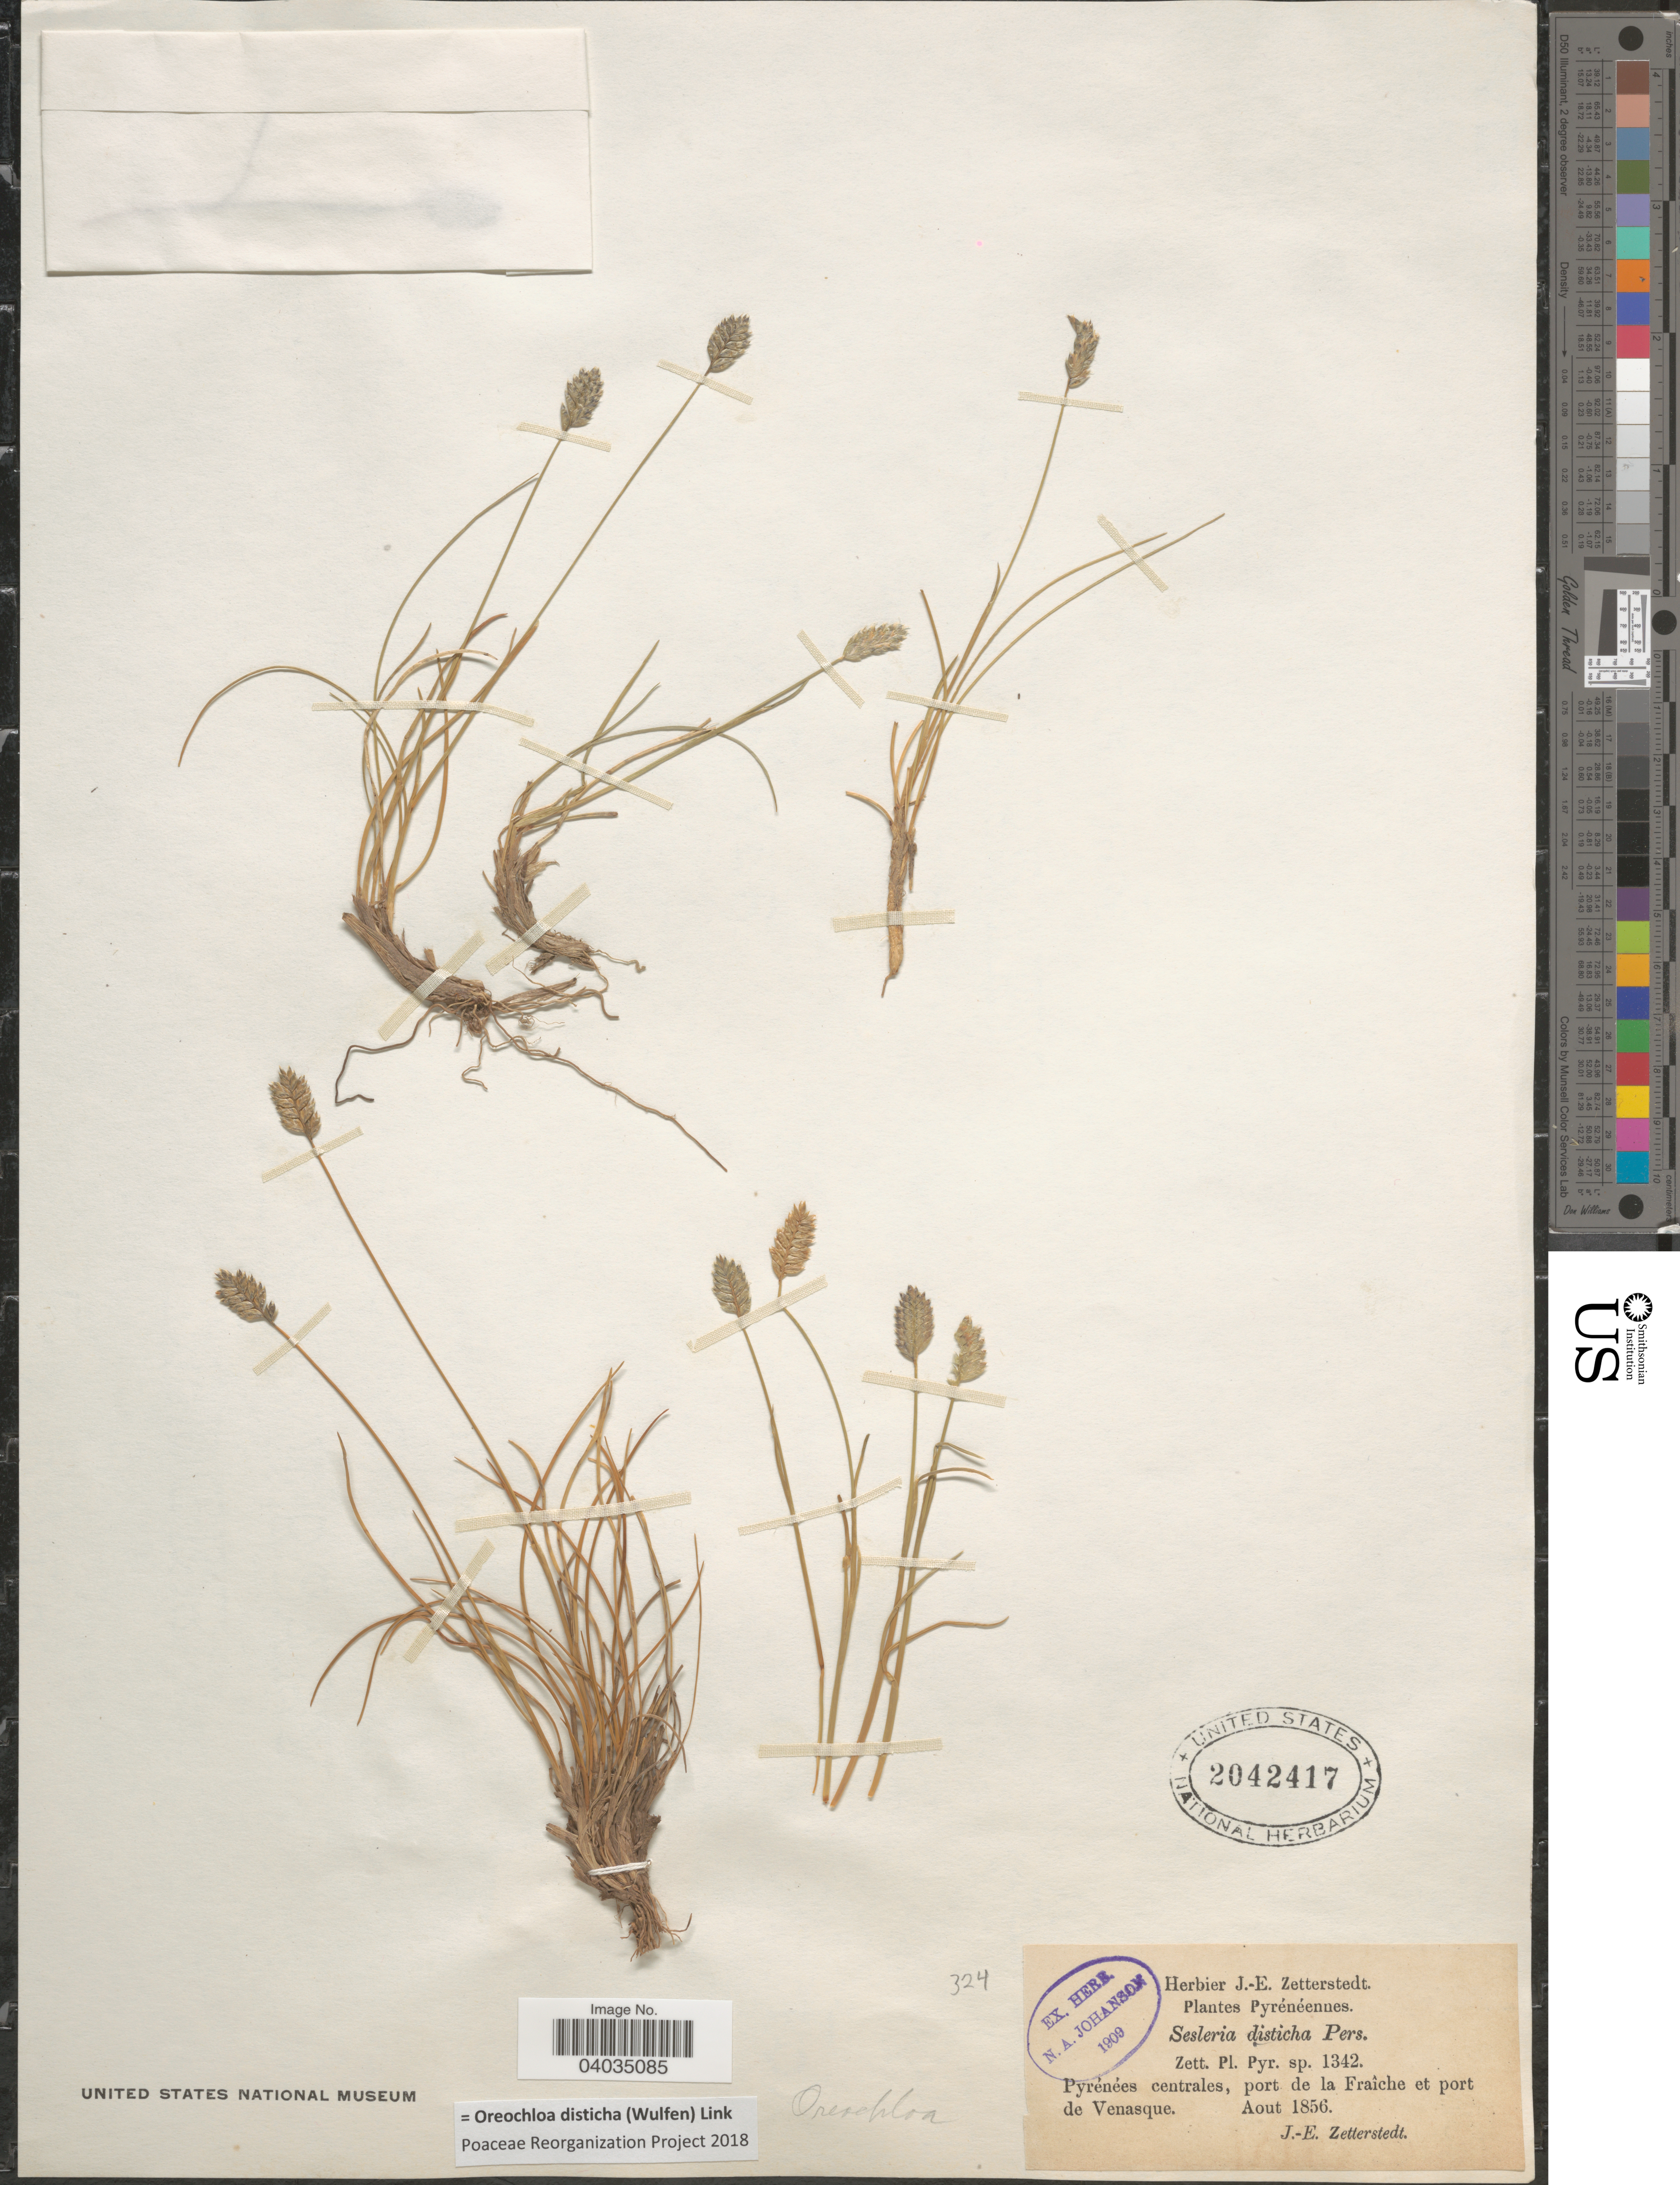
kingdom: Plantae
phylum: Tracheophyta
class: Liliopsida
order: Poales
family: Poaceae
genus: Oreochloa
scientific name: Oreochloa disticha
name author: (Wulfen) Link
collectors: J.E. Zetterstedt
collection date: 1856-08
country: France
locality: Pyrénées centrales, port de la Fraîche et port de Venasque.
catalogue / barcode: US 2042417